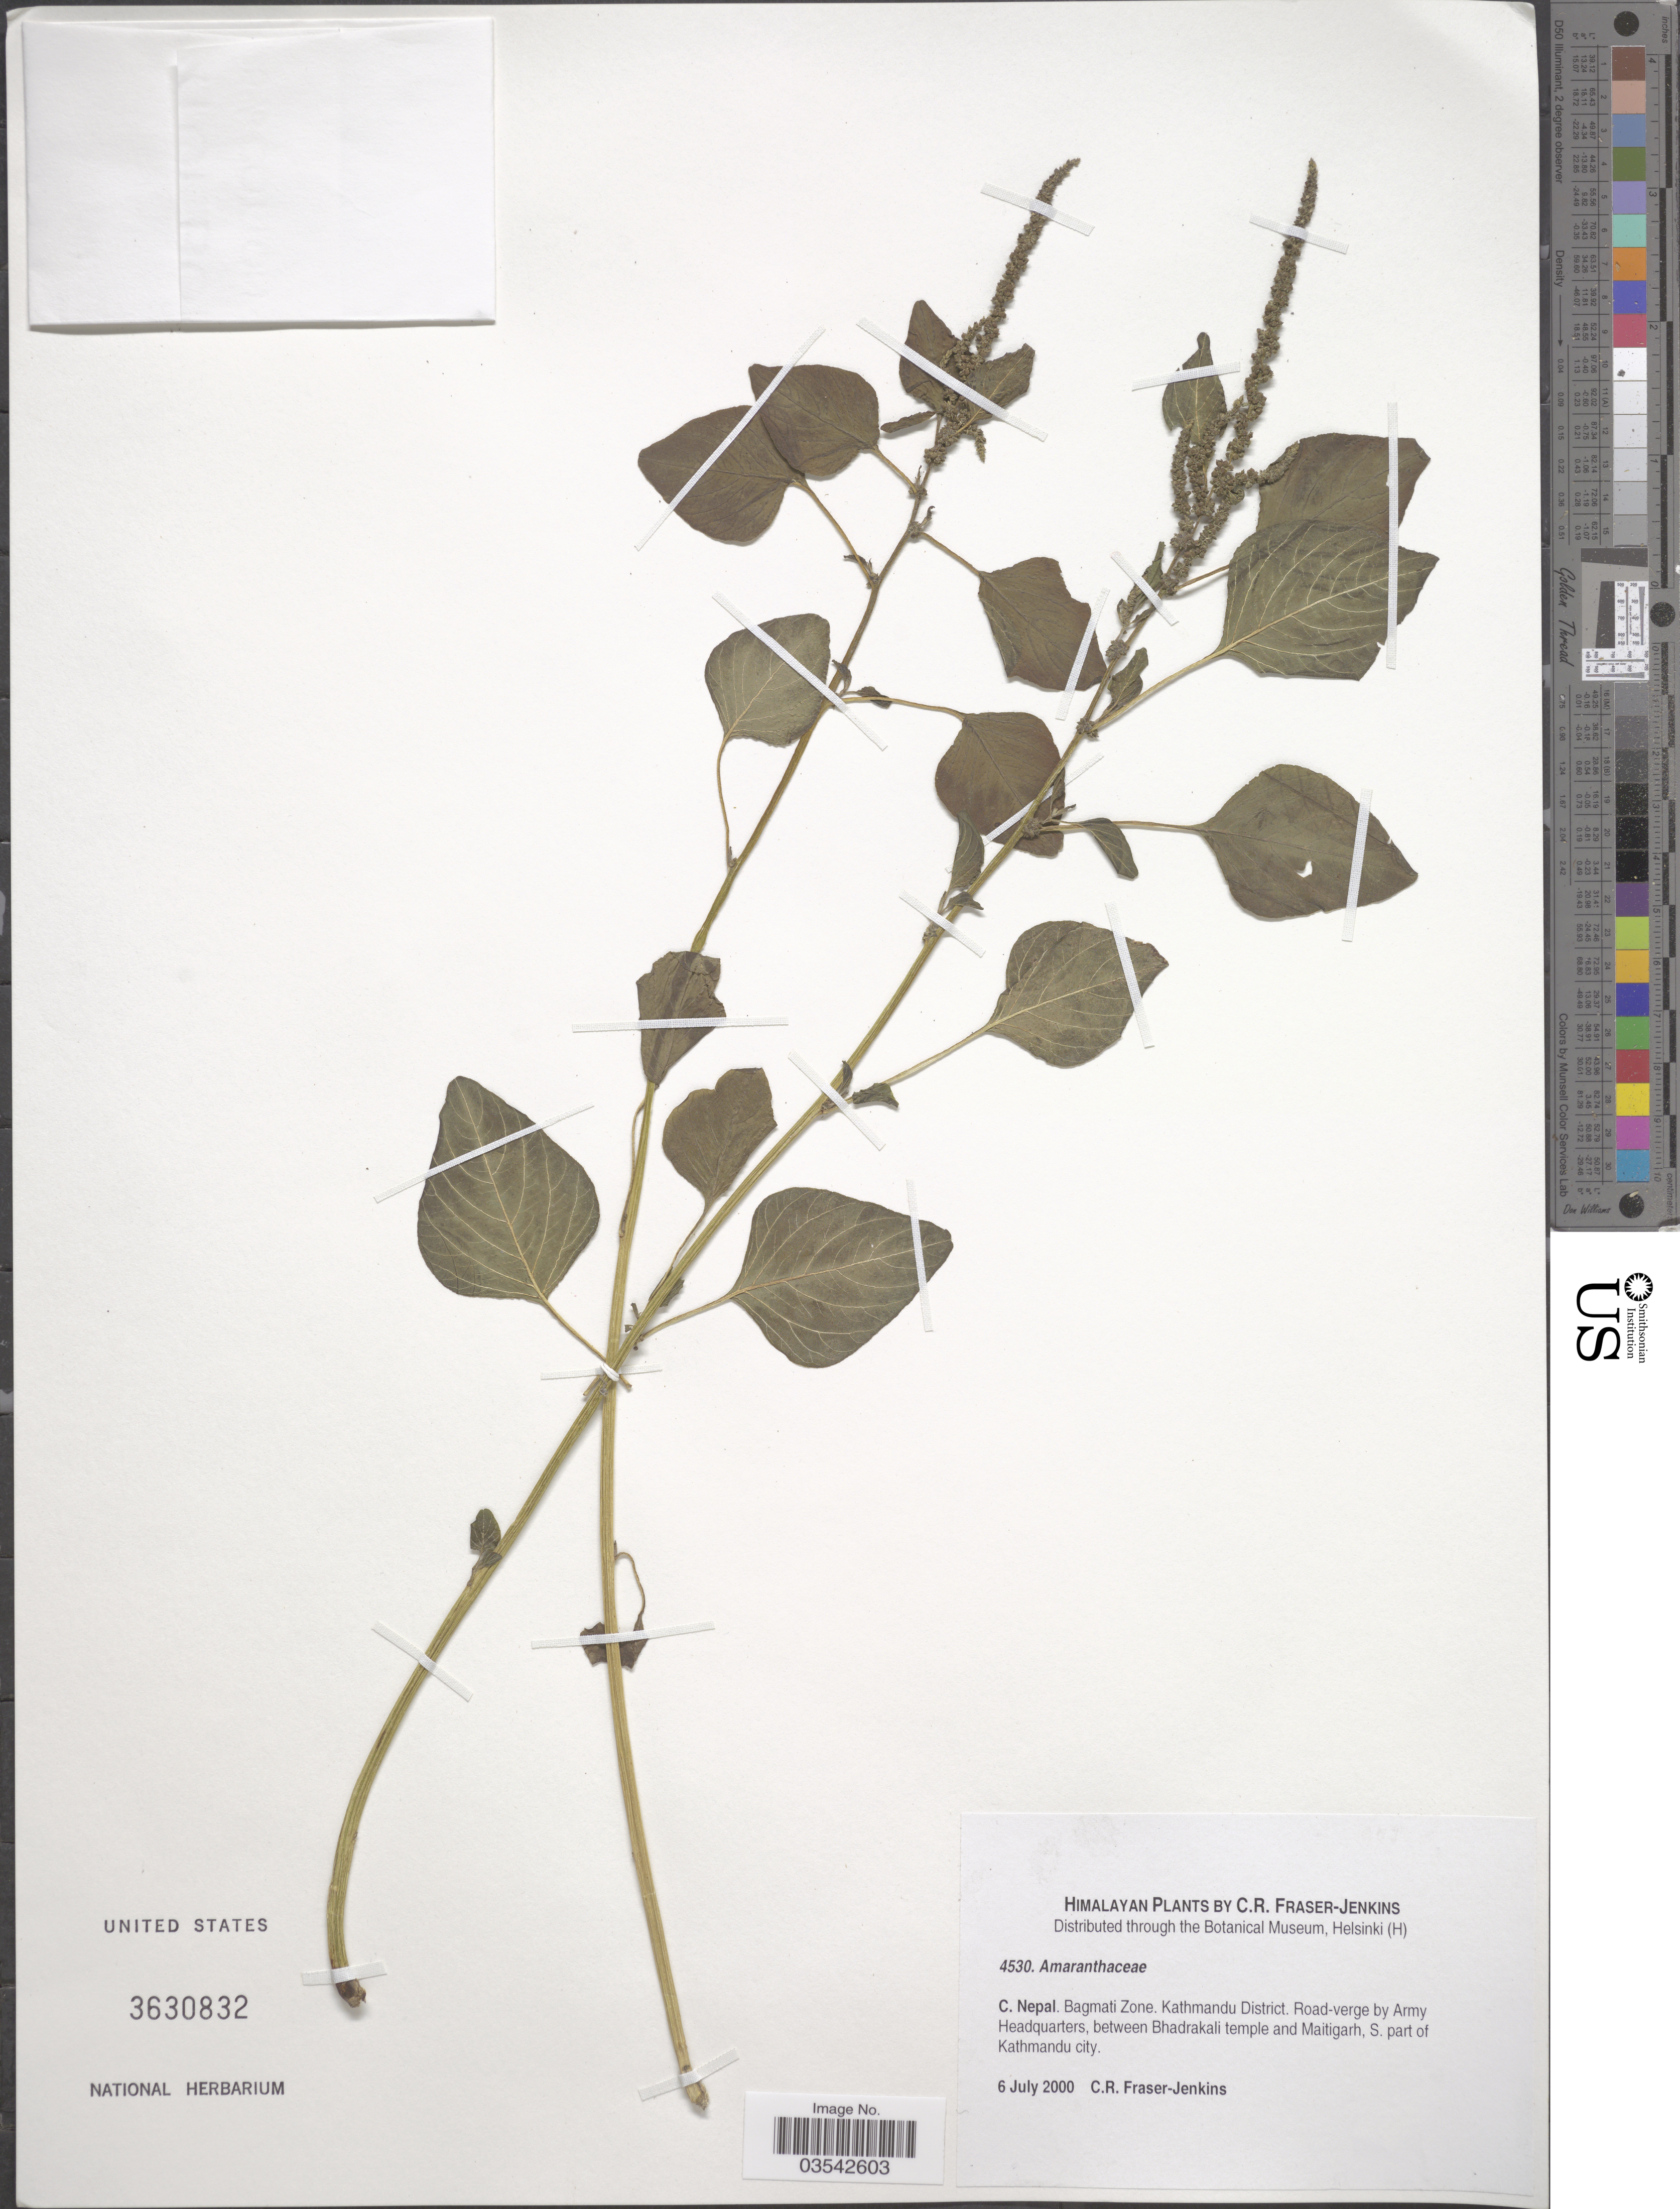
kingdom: Plantae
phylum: Tracheophyta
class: Magnoliopsida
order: Caryophyllales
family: Amaranthaceae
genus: Amaranthus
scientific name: Amaranthus sp.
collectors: C. R. Fraser-Jenkins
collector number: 4530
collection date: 2000-07-06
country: Nepal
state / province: Bagmati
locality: Himalayan. C. Nepal. Bagmati Zone. Kathmandu District. Road-verge by Army Headquarters, between Bhadrakali temple and Maitigarh, S. part of Kathmandu city.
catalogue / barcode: US 3630832